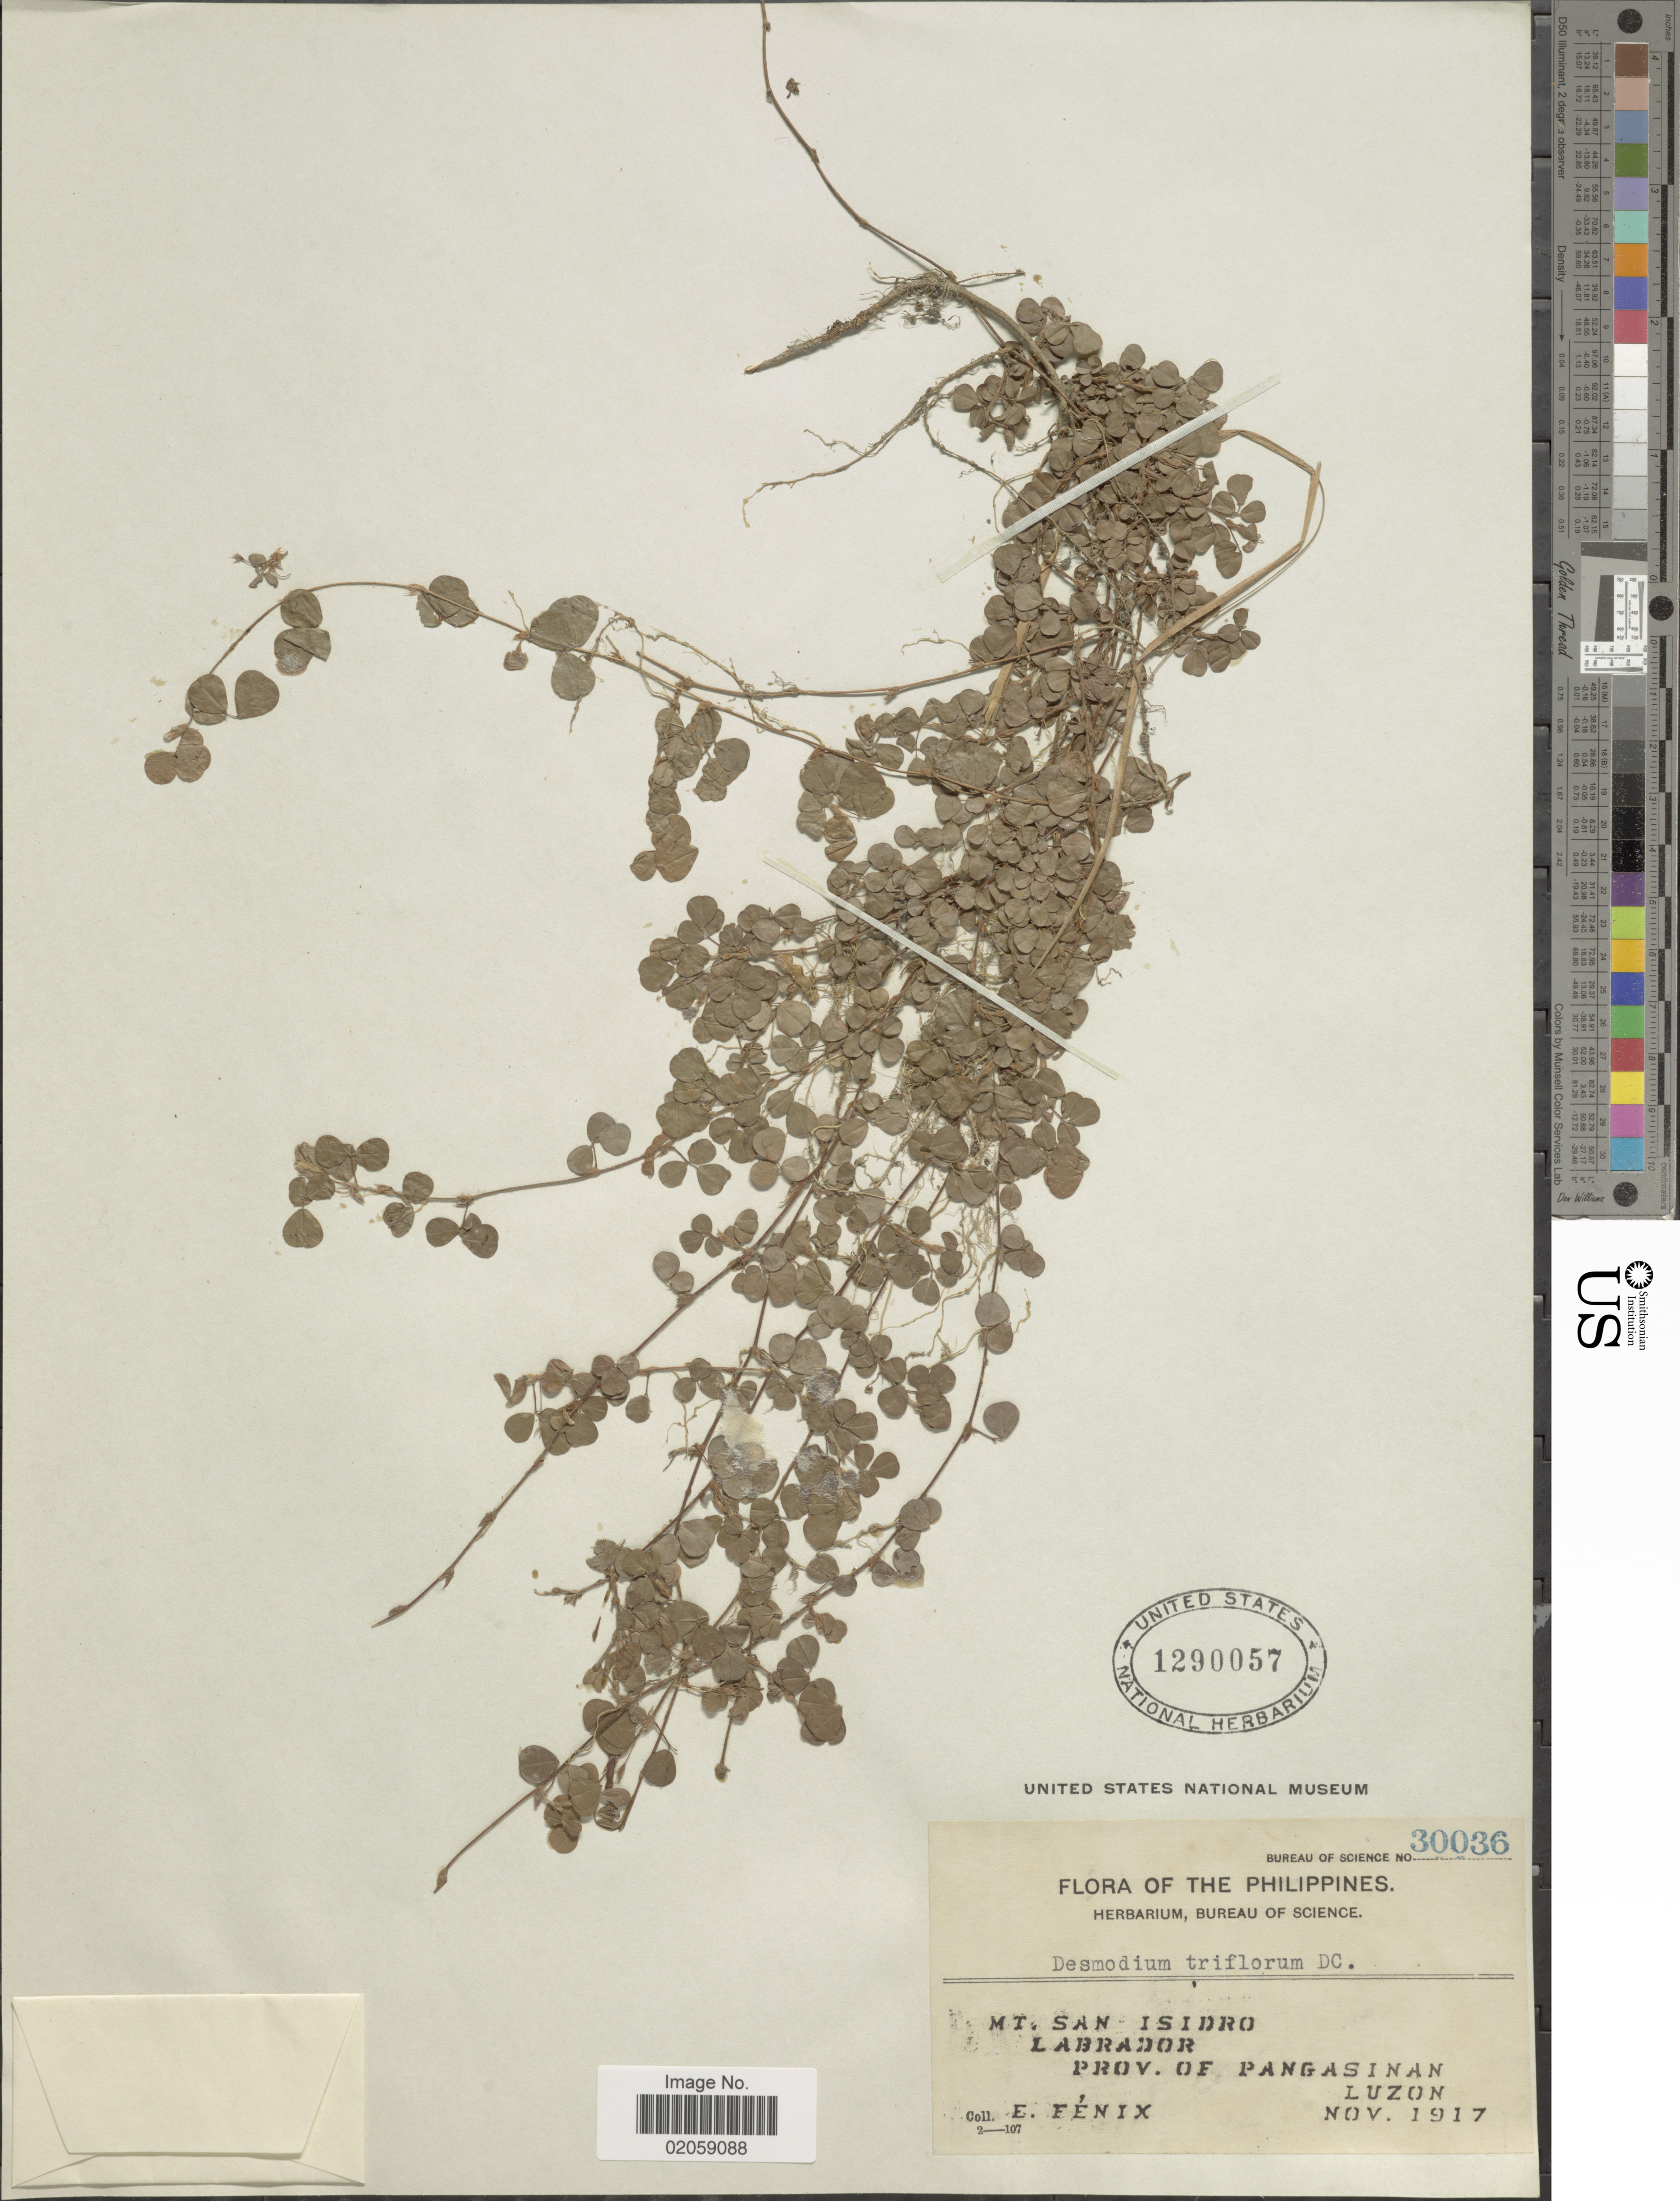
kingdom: Plantae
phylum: Tracheophyta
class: Magnoliopsida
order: Fabales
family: Fabaceae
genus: Grona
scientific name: Grona triflora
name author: (L.) H. Ohashi & K. Ohashi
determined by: Strong, Mark T., (BOT), Smithsonian Institution - National Museum of Natural History (UNITED STATES)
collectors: E. Fénix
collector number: Bureau of Science 30036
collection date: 1917-11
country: Philippines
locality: Mt. San Isidro. Labrador. Prov. of Pangasinan. Luzon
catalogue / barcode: US 1290057